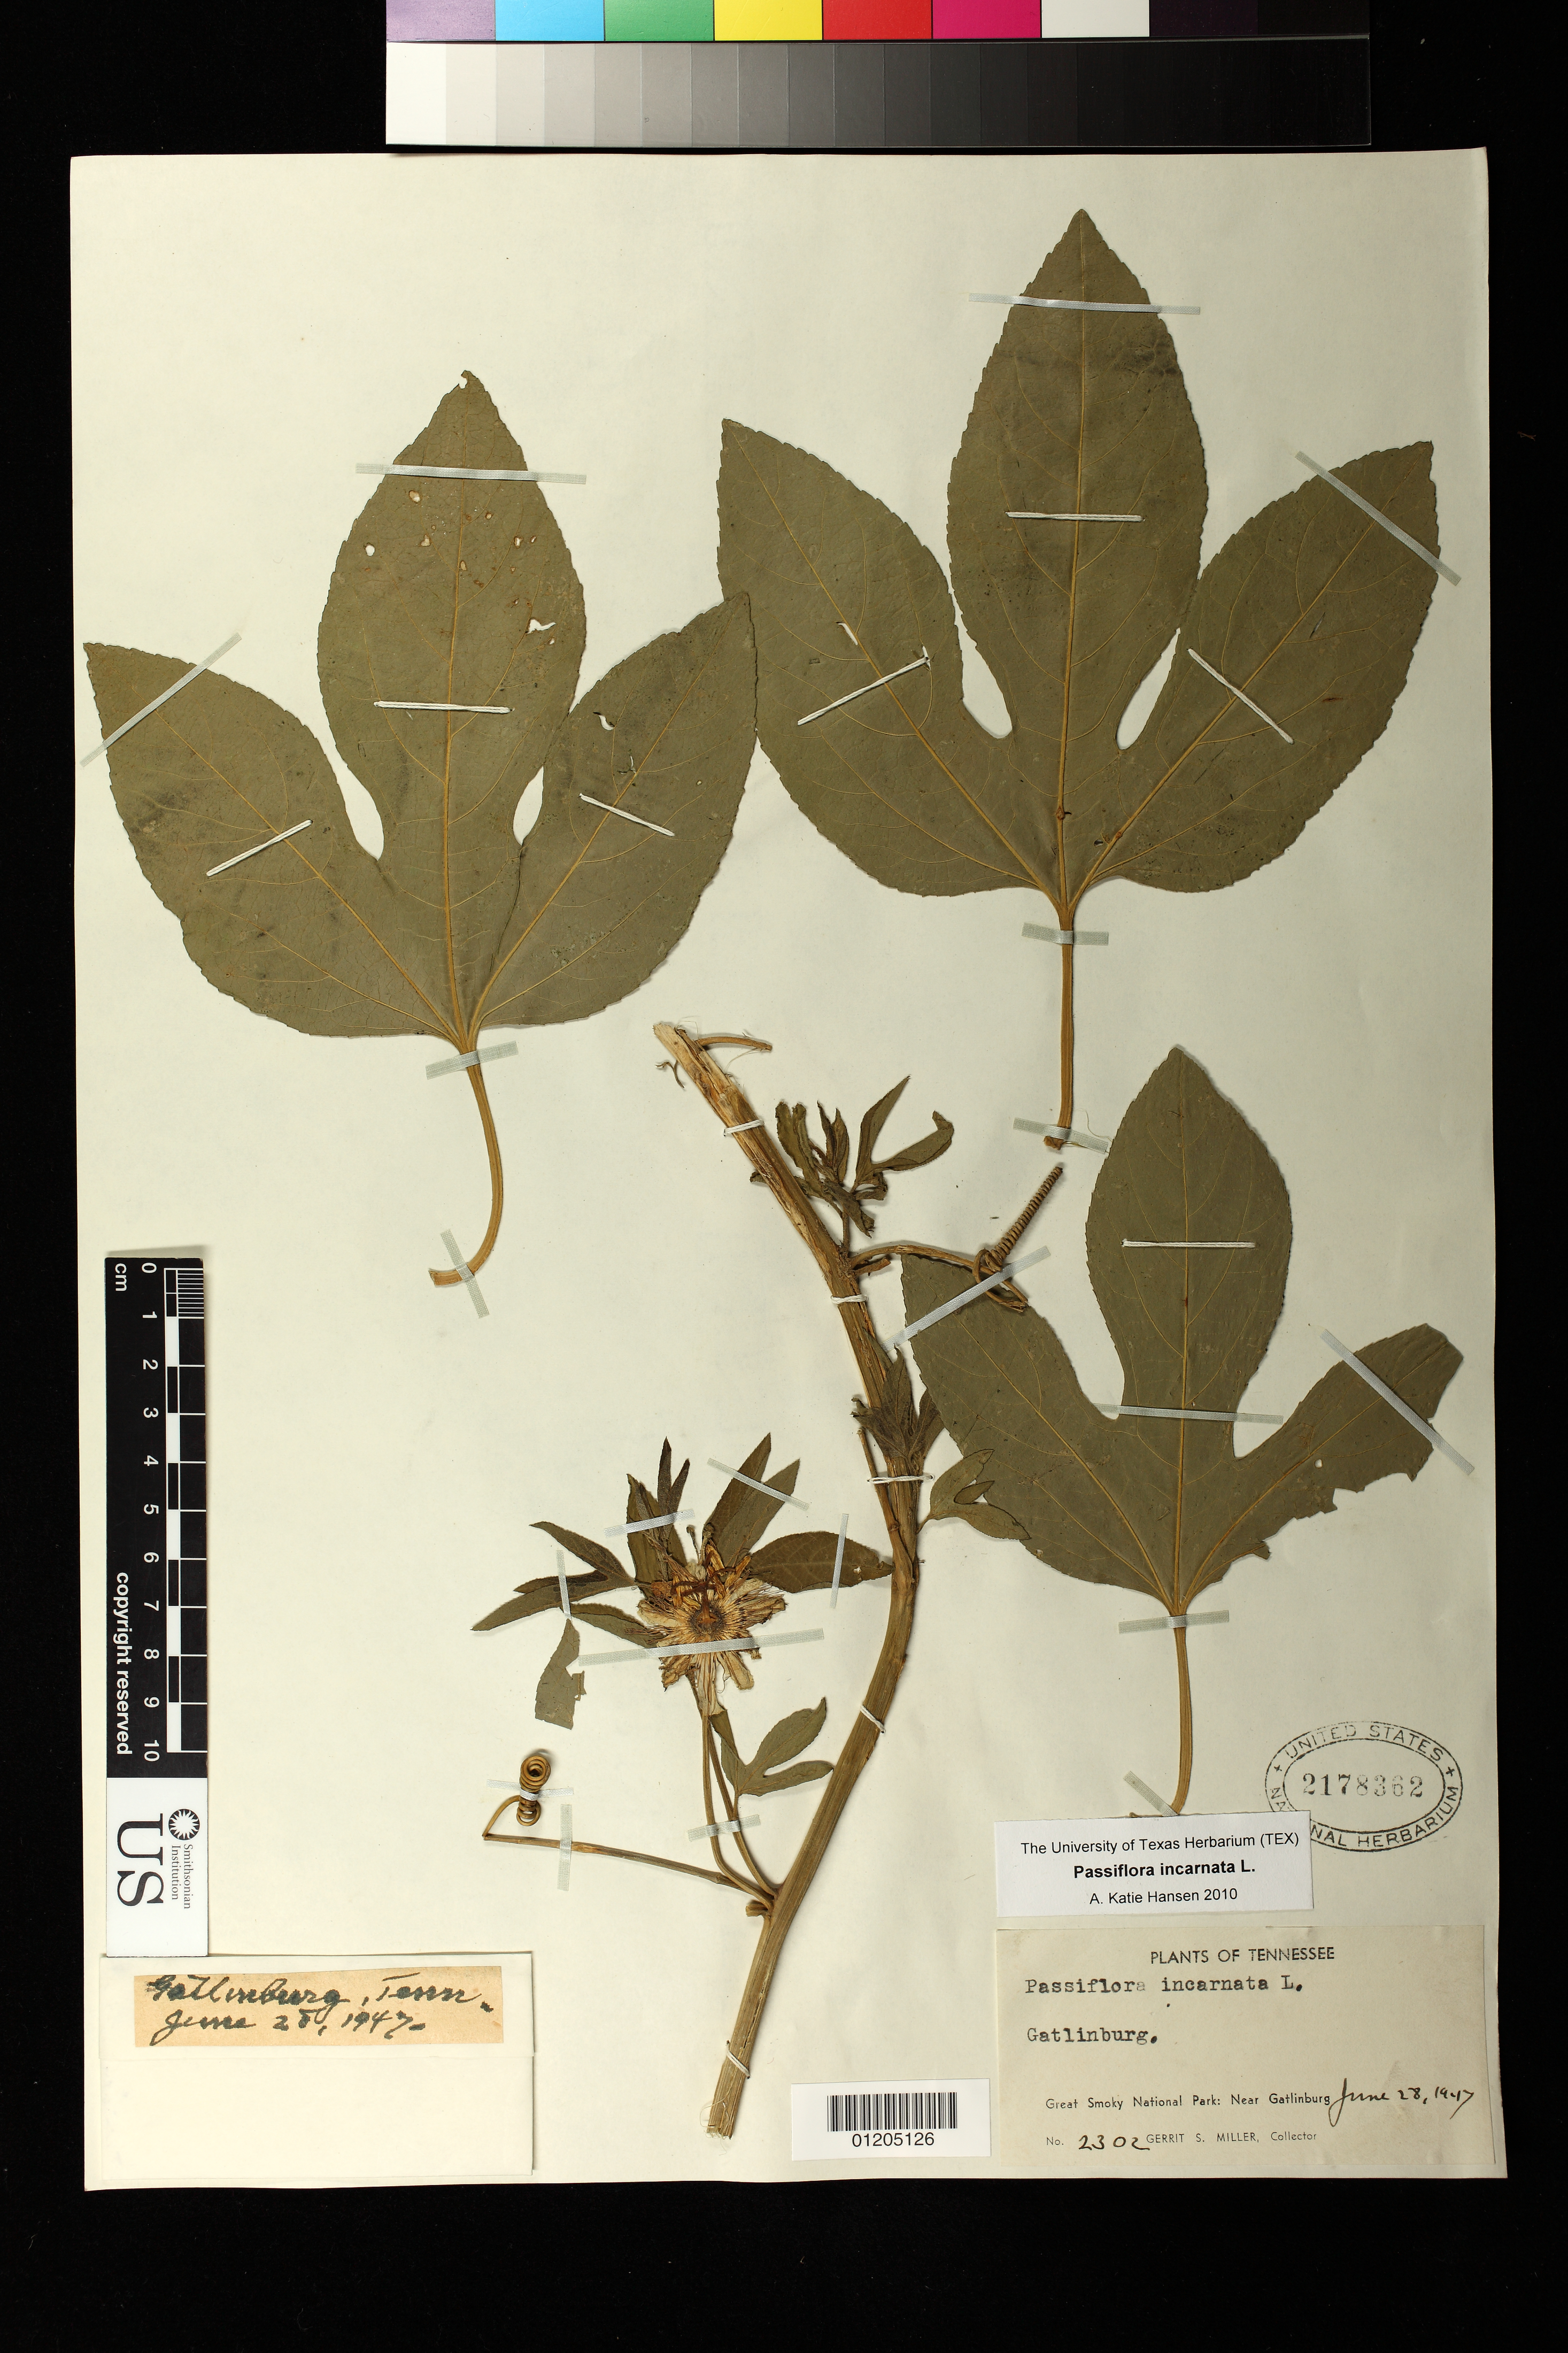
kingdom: Plantae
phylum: Tracheophyta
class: Magnoliopsida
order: Malpighiales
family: Passifloraceae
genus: Passiflora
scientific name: Passiflora incarnata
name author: L.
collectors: G. S. Miller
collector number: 2302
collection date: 1947-06-28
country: United States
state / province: Tennessee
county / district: Sevier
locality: Great Smoky National Park. Near Gatlinburg.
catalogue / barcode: US 2178362